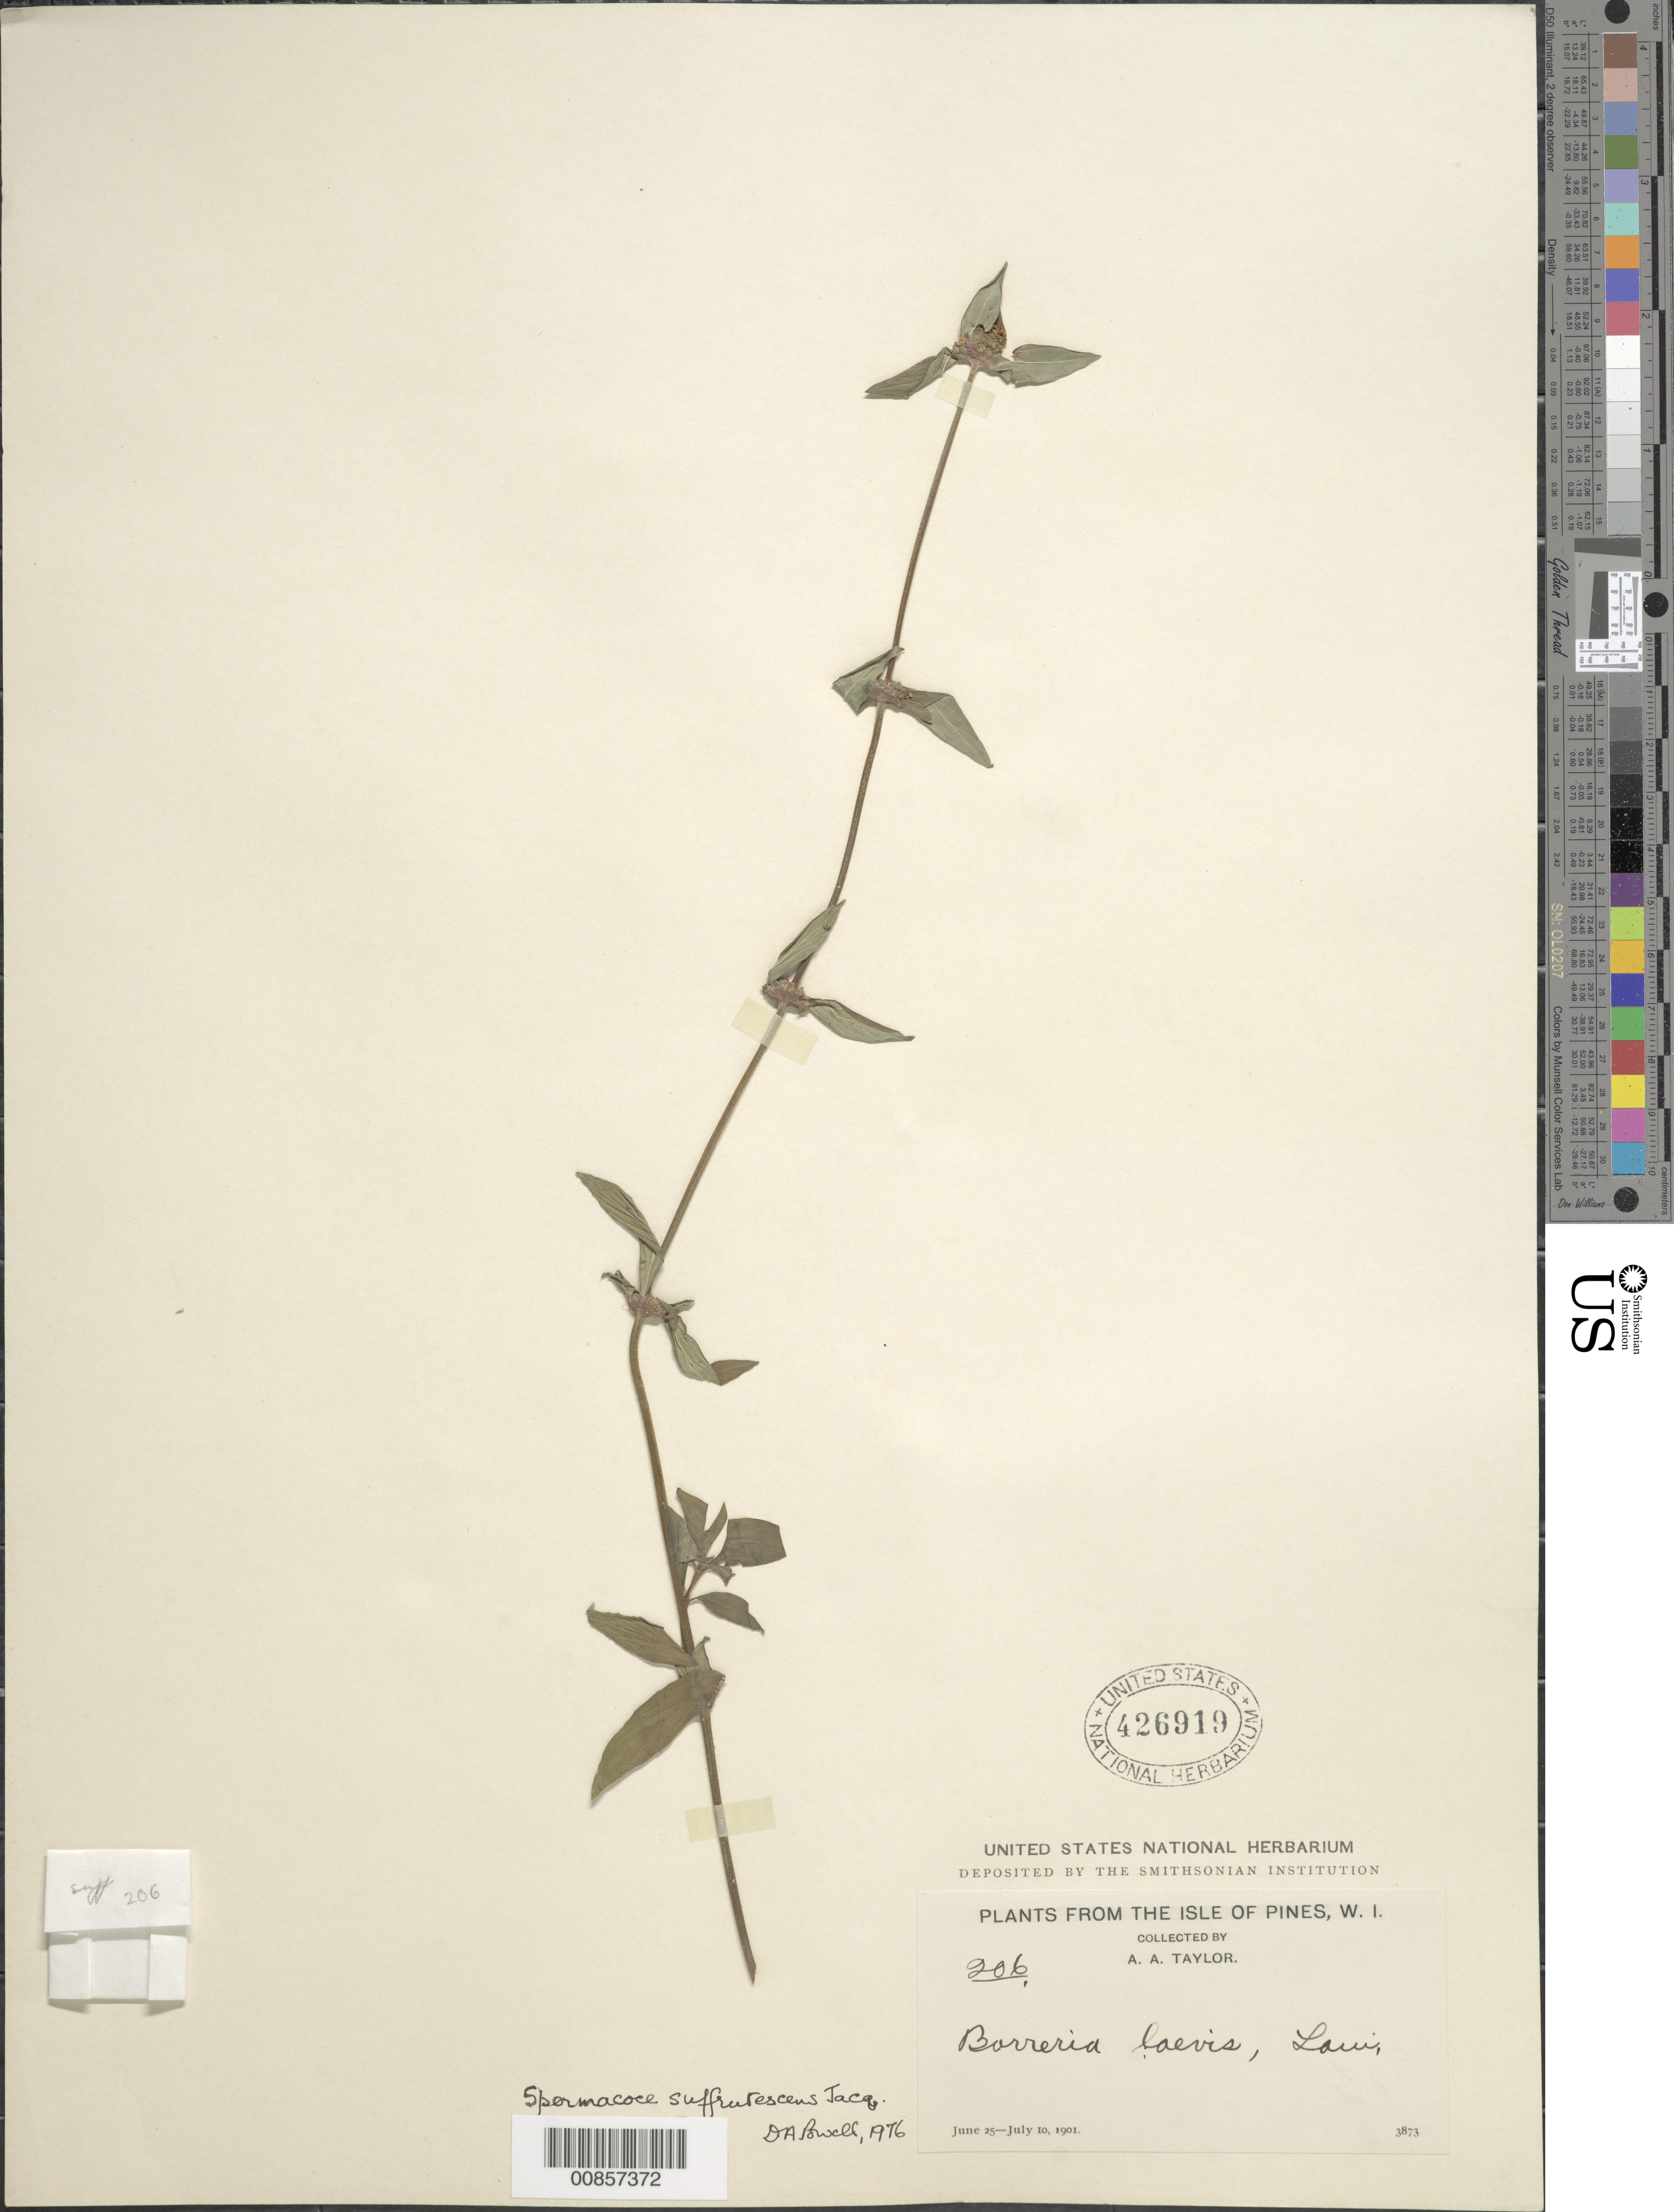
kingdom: Plantae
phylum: Tracheophyta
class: Magnoliopsida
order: Gentianales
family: Rubiaceae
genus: Spermacoce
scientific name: Spermacoce remota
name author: Lam.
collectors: A. A. Taylor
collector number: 206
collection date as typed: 25 Jun 1901 to 10 Jul 1901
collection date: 1901-06-25/1901-07-10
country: Cuba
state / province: Isla de La Juventud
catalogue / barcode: US 426919